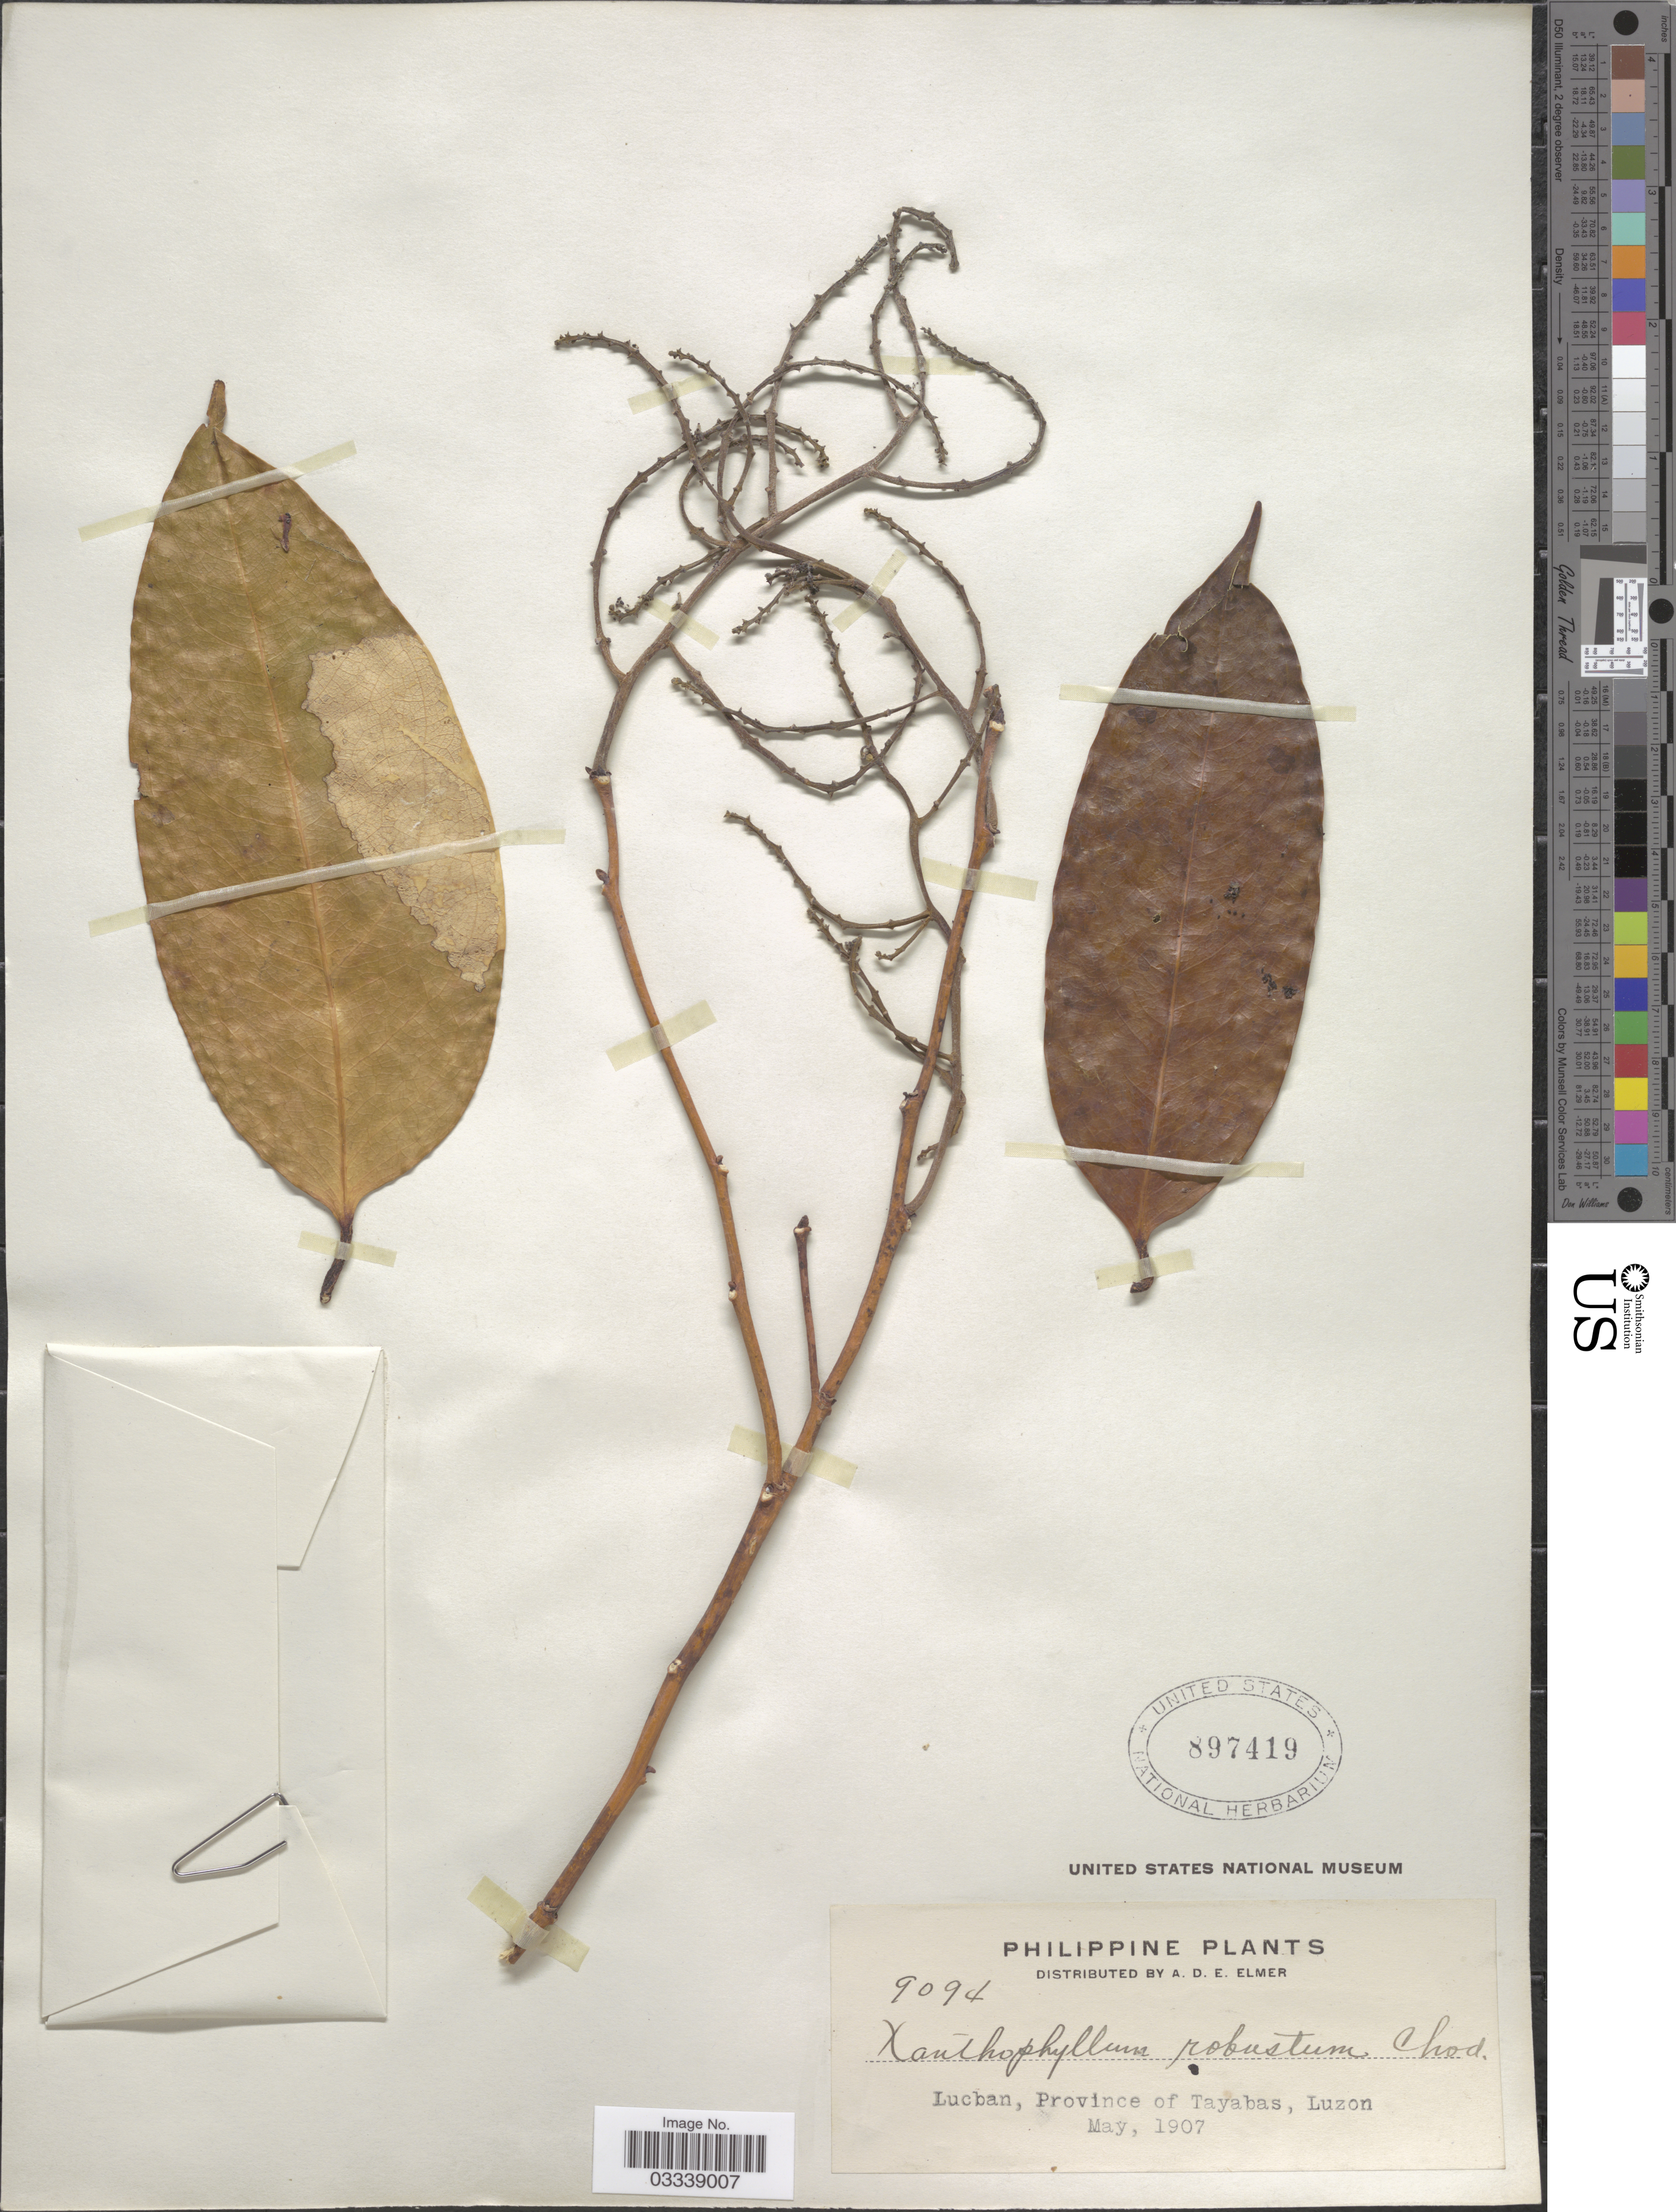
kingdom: Plantae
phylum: Tracheophyta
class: Magnoliopsida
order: Fabales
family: Polygalaceae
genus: Xanthophyllum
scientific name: Xanthophyllum vitellinum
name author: (Blume) D. Dietr.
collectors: A. D. E. Elmer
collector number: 9094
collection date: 1907-05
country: Philippines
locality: Lucban, Province of Tayabas, Luzon.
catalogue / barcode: US 897419